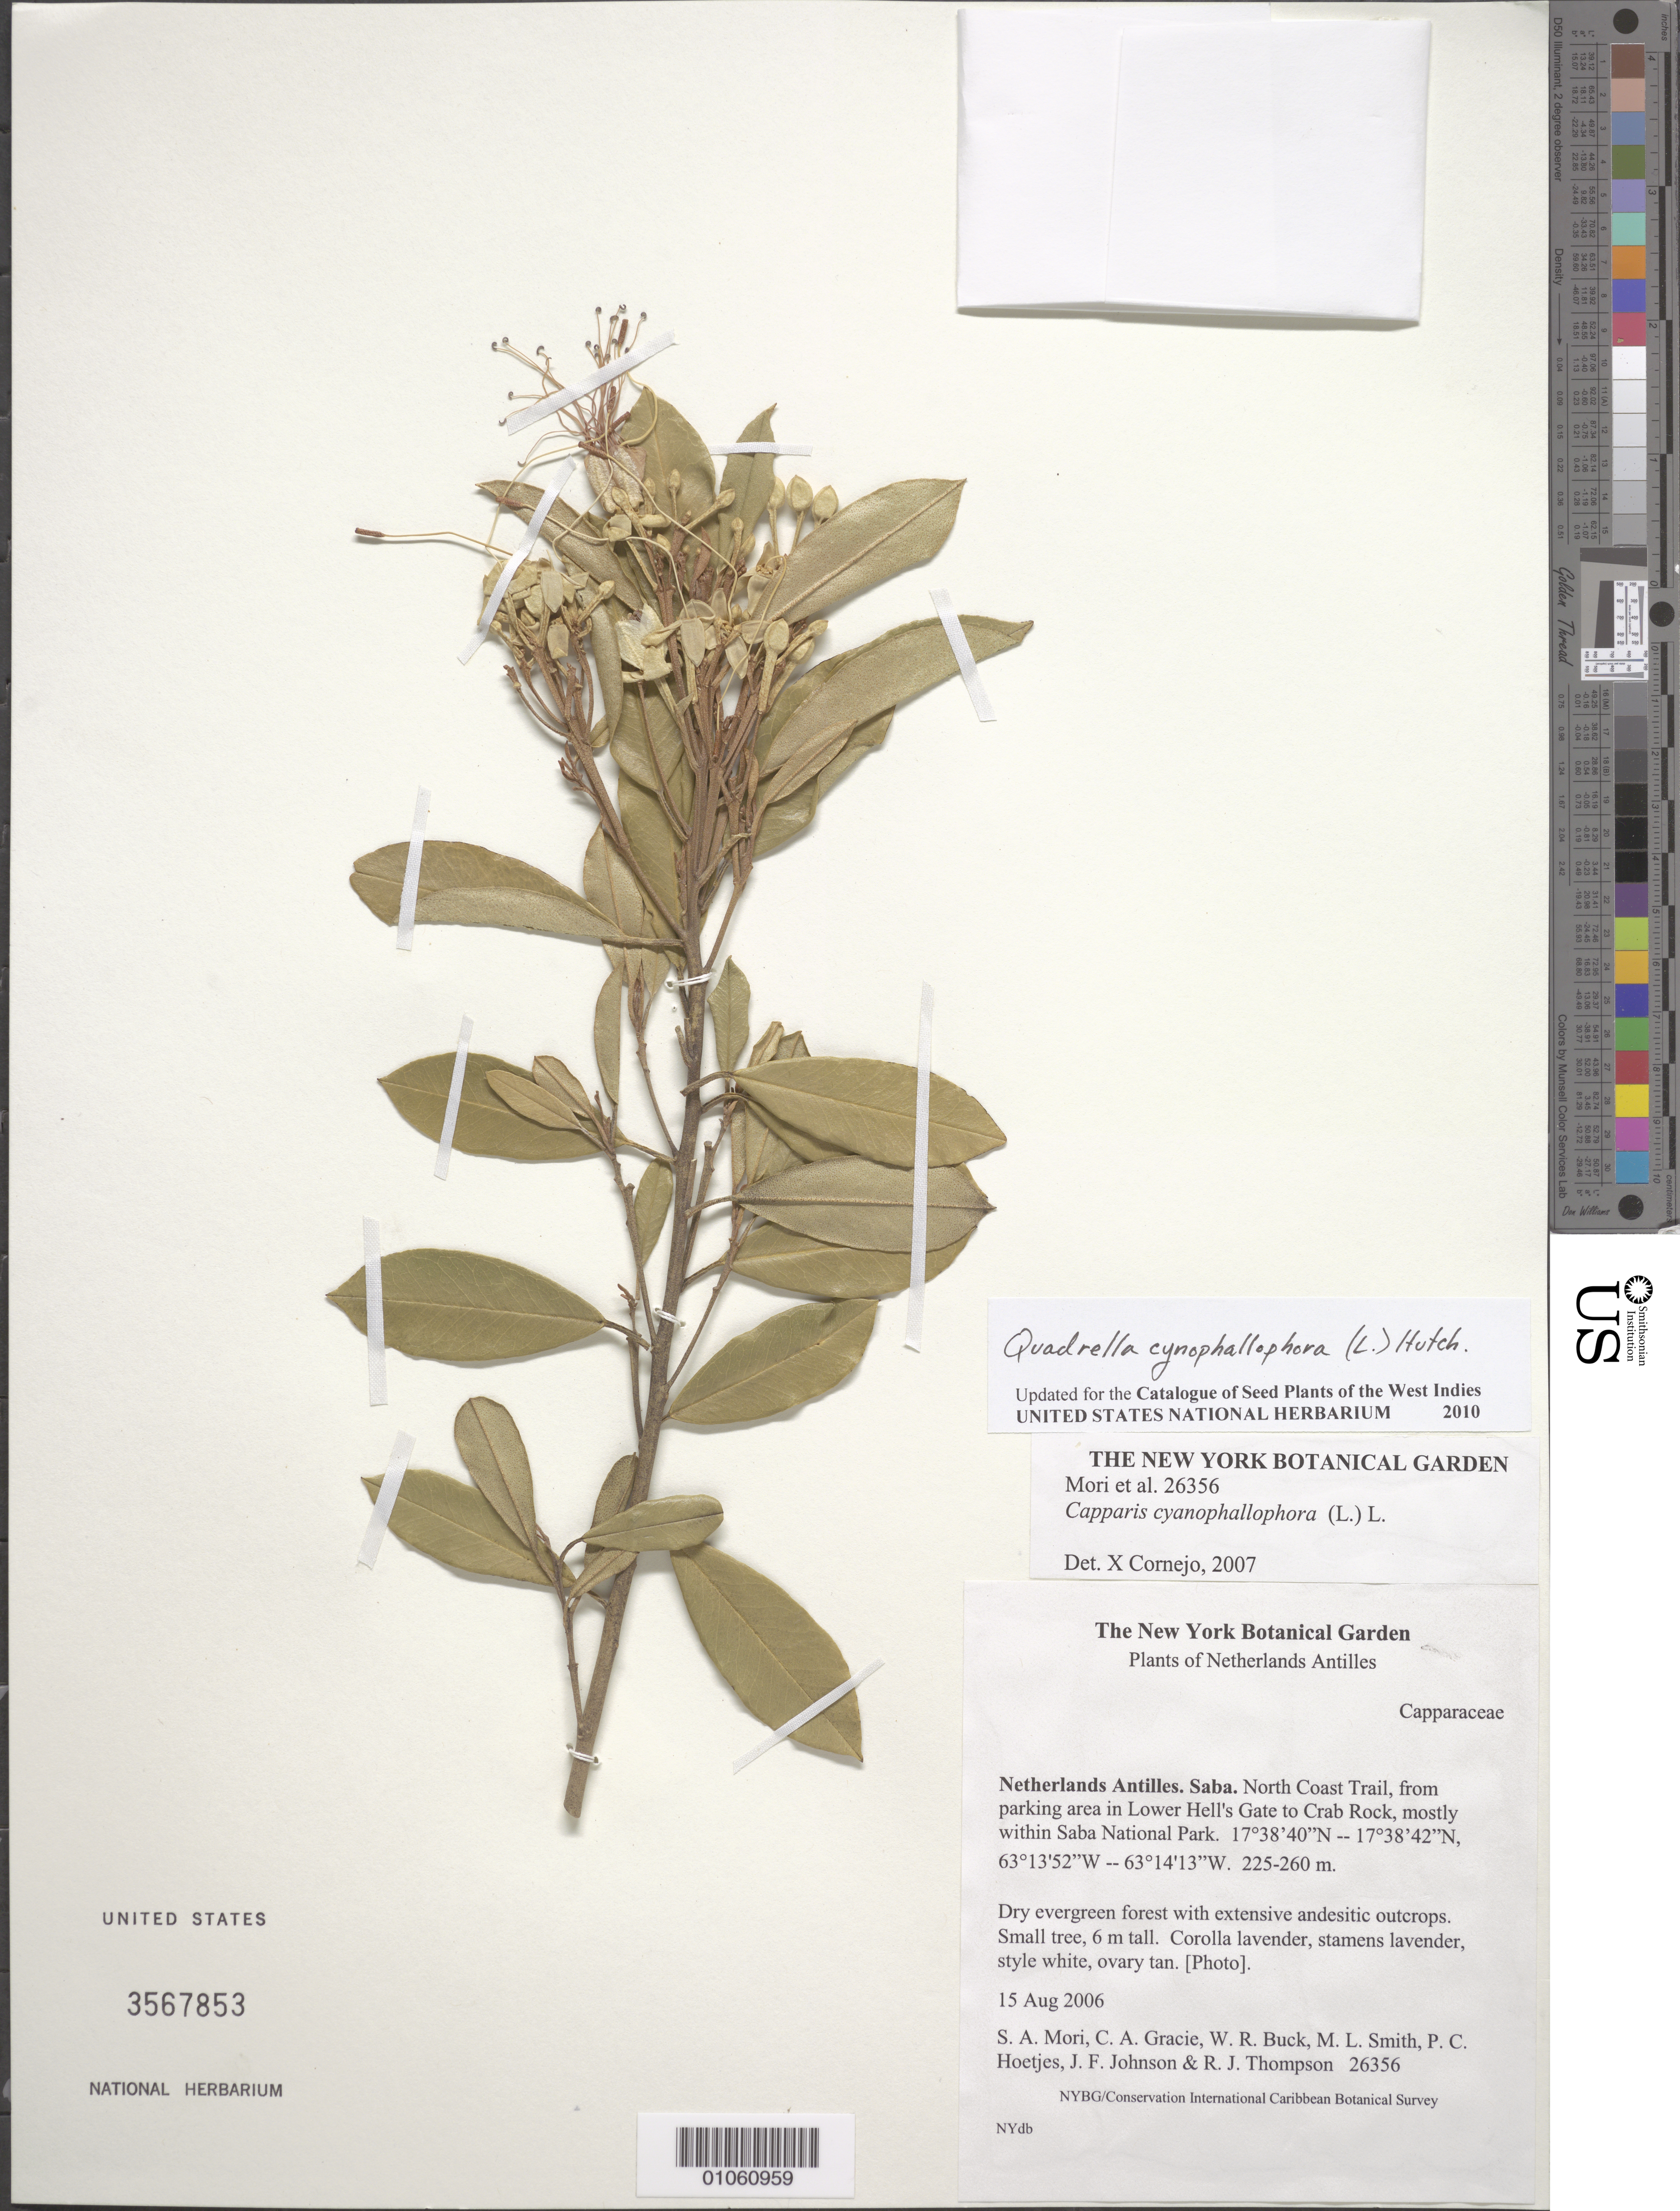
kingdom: Plantae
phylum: Tracheophyta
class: Magnoliopsida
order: Brassicales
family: Capparaceae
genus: Quadrella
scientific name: Quadrella cynophallophora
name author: (L.) Hutch.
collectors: S. Mori, C. A. Gracie, W. R. Buck, M. Smith, P. Hoetjes, J. Johnson & R. J. Thompson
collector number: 26356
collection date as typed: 15 Aug 2006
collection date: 2006-08-15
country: Netherlands Antilles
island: Saba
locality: North Coast Trail, from parking area in Lower Hell's Gate to Crab Rock, mostly within Saba National Park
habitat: Dry evergreen forest with extensive andesitic outcrops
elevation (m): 225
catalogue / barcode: US 3567853